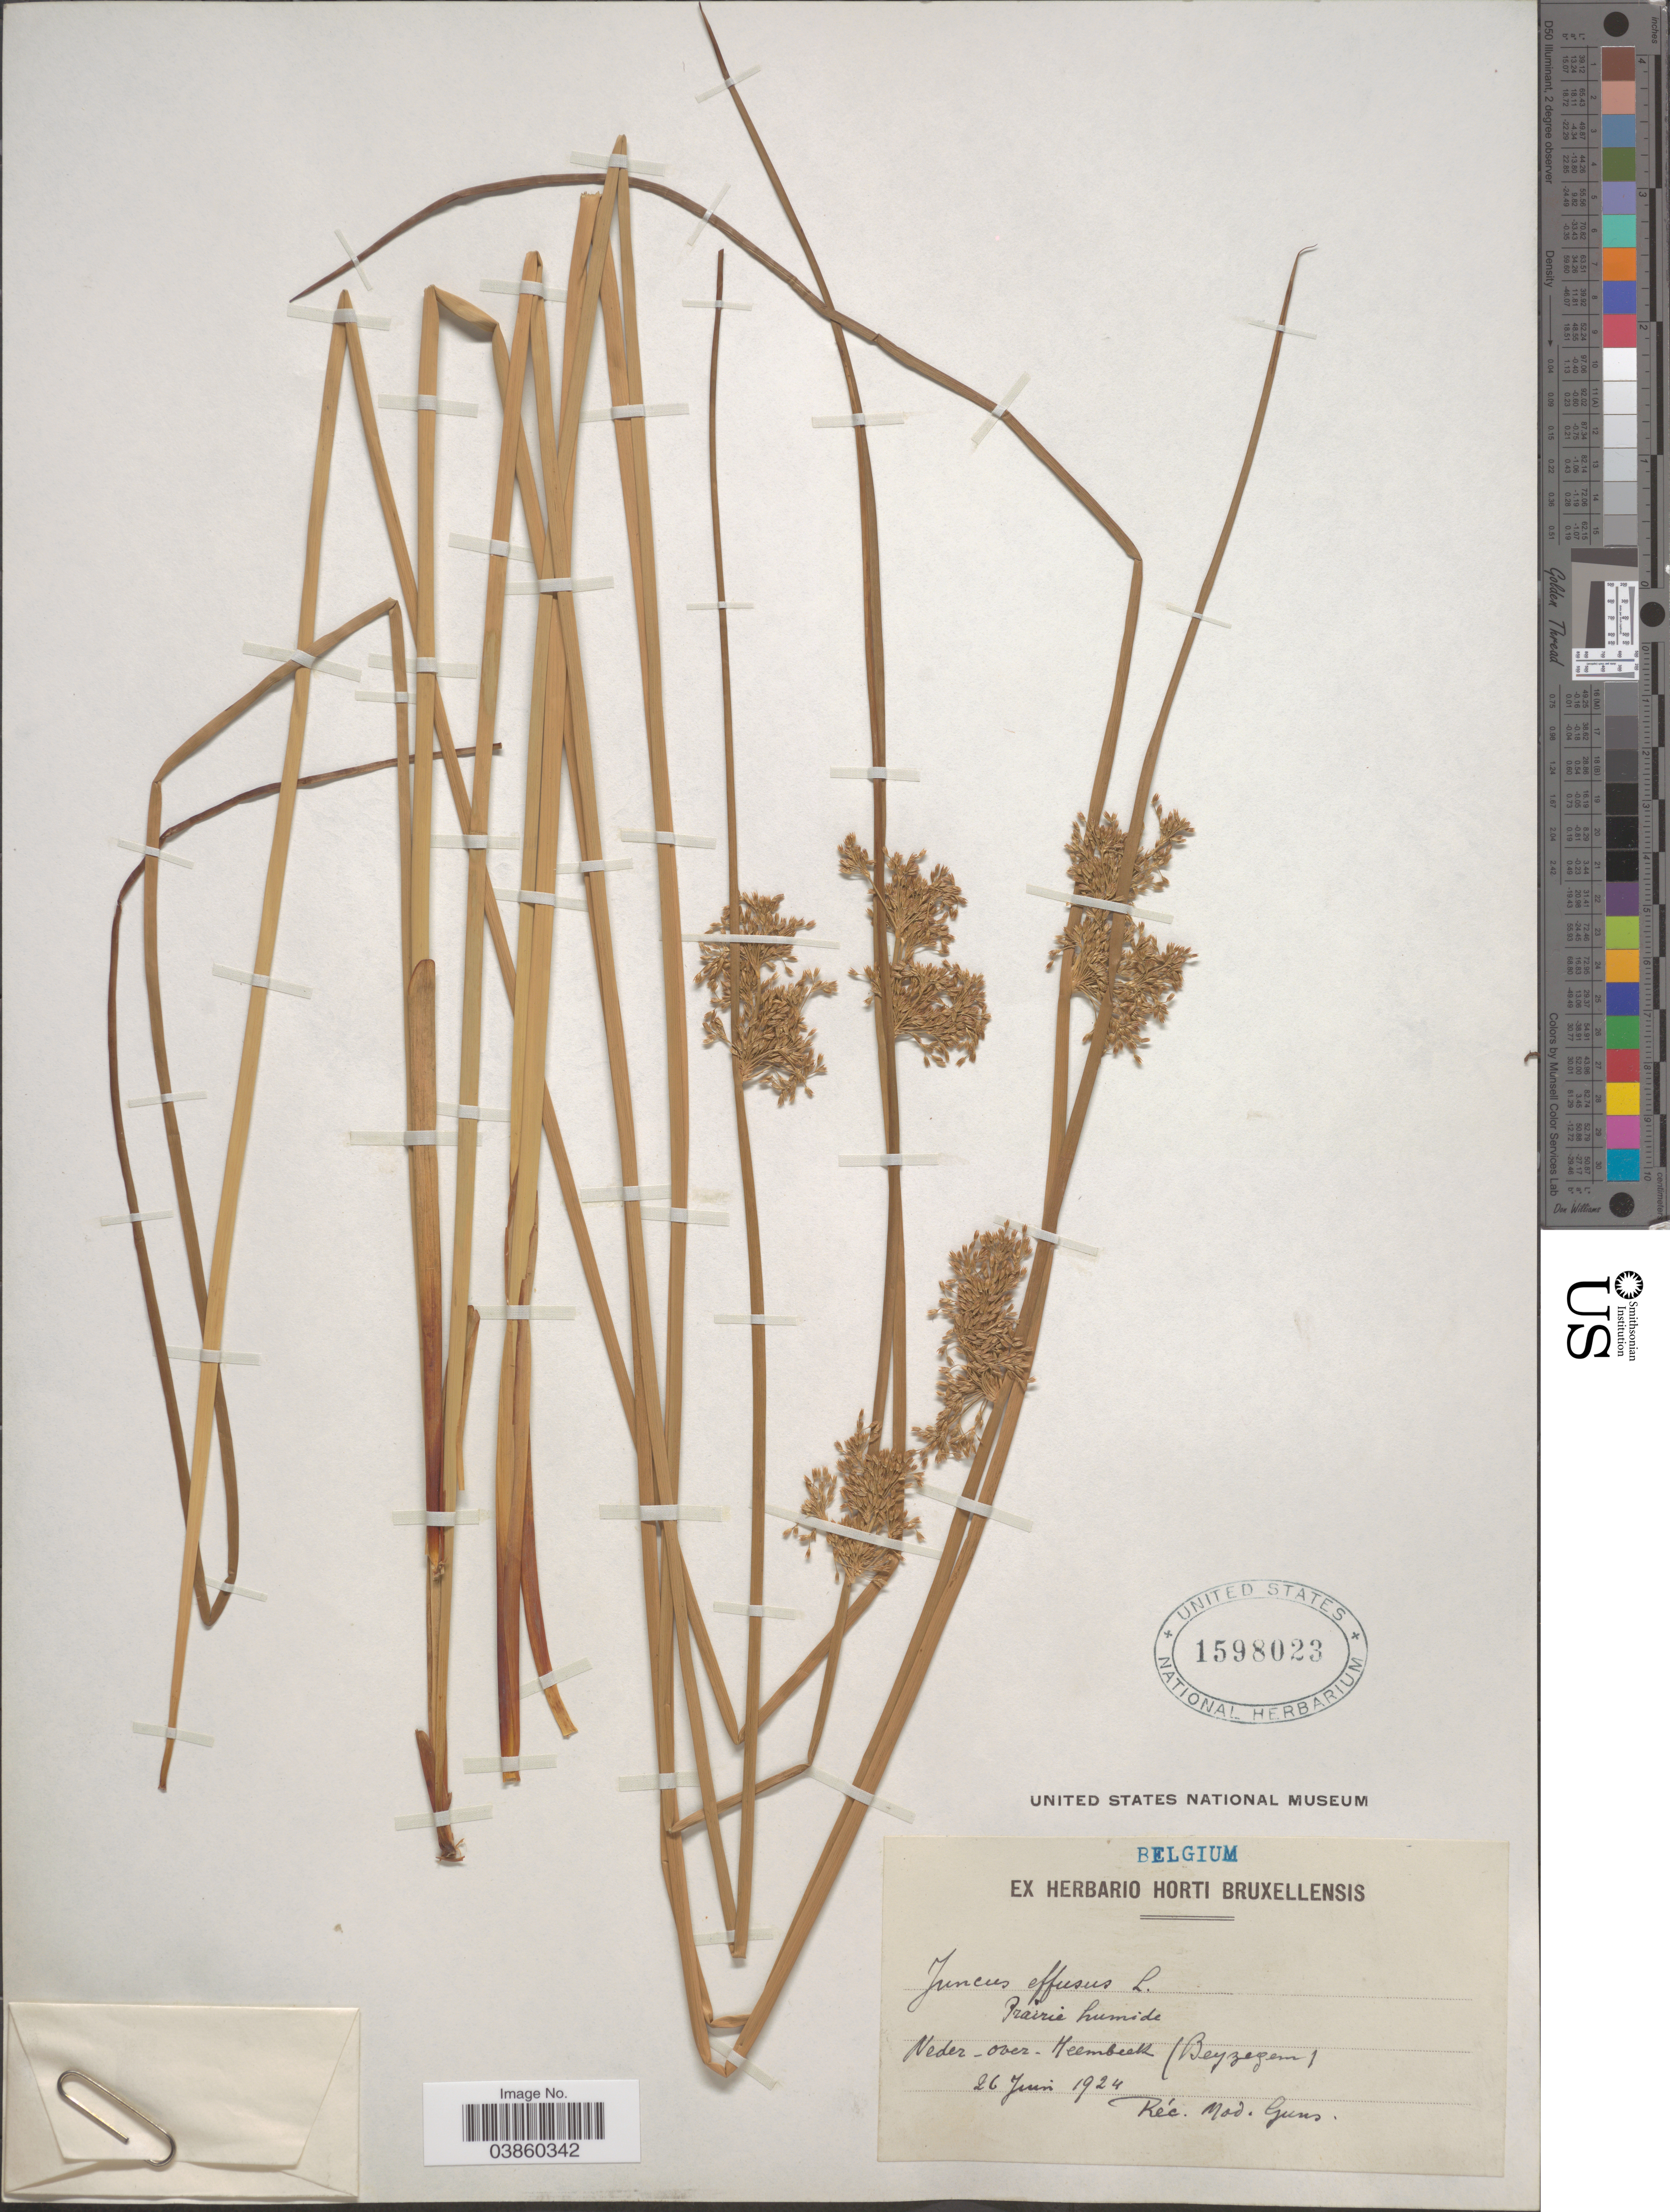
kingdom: Plantae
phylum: Tracheophyta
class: Liliopsida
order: Poales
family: Juncaceae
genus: Juncus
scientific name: Juncus effusus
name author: L.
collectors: ex herb. Horti Bruxellensis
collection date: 1924-06-26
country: Belgium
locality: Neder-over-Heembeek (Beyzegem).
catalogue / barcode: US 1598023